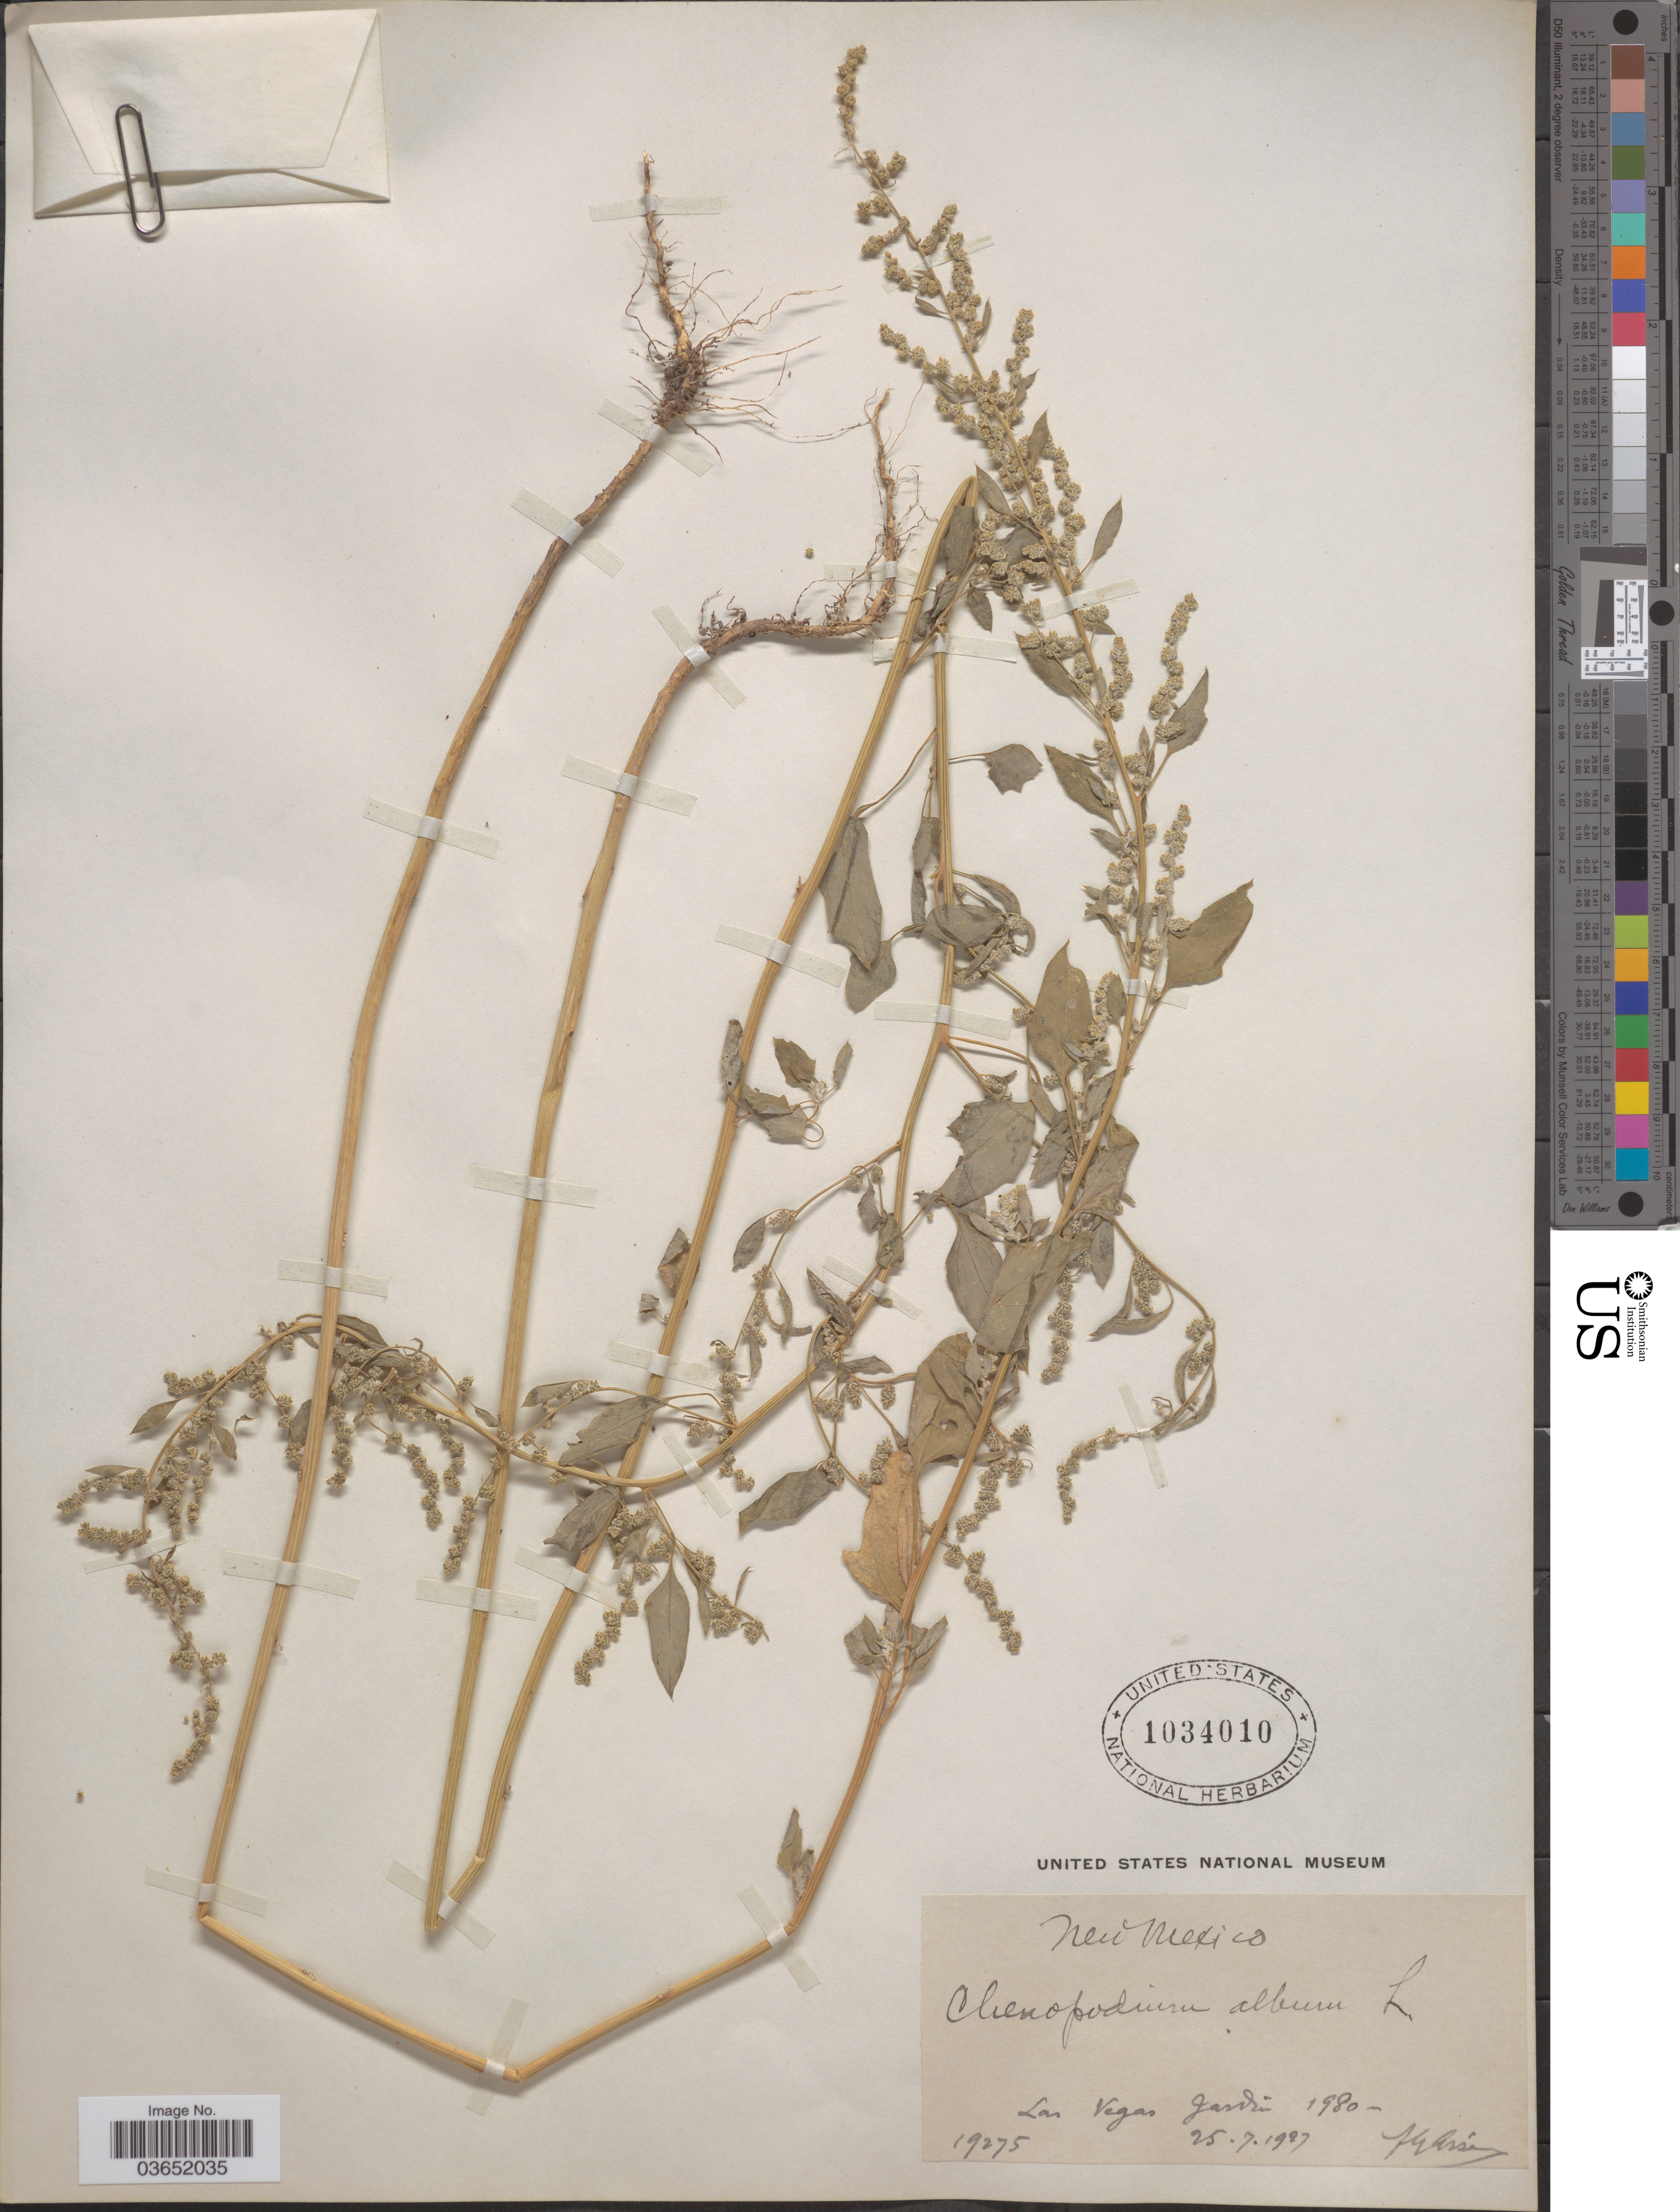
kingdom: Plantae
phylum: Tracheophyta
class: Magnoliopsida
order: Caryophyllales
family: Amaranthaceae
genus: Chenopodium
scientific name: Chenopodium album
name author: L.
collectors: Bro. G. Arsène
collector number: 19275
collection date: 1927-07-25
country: United States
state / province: New Mexico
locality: Las Vegas Jardin 1980.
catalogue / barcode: US 1034010